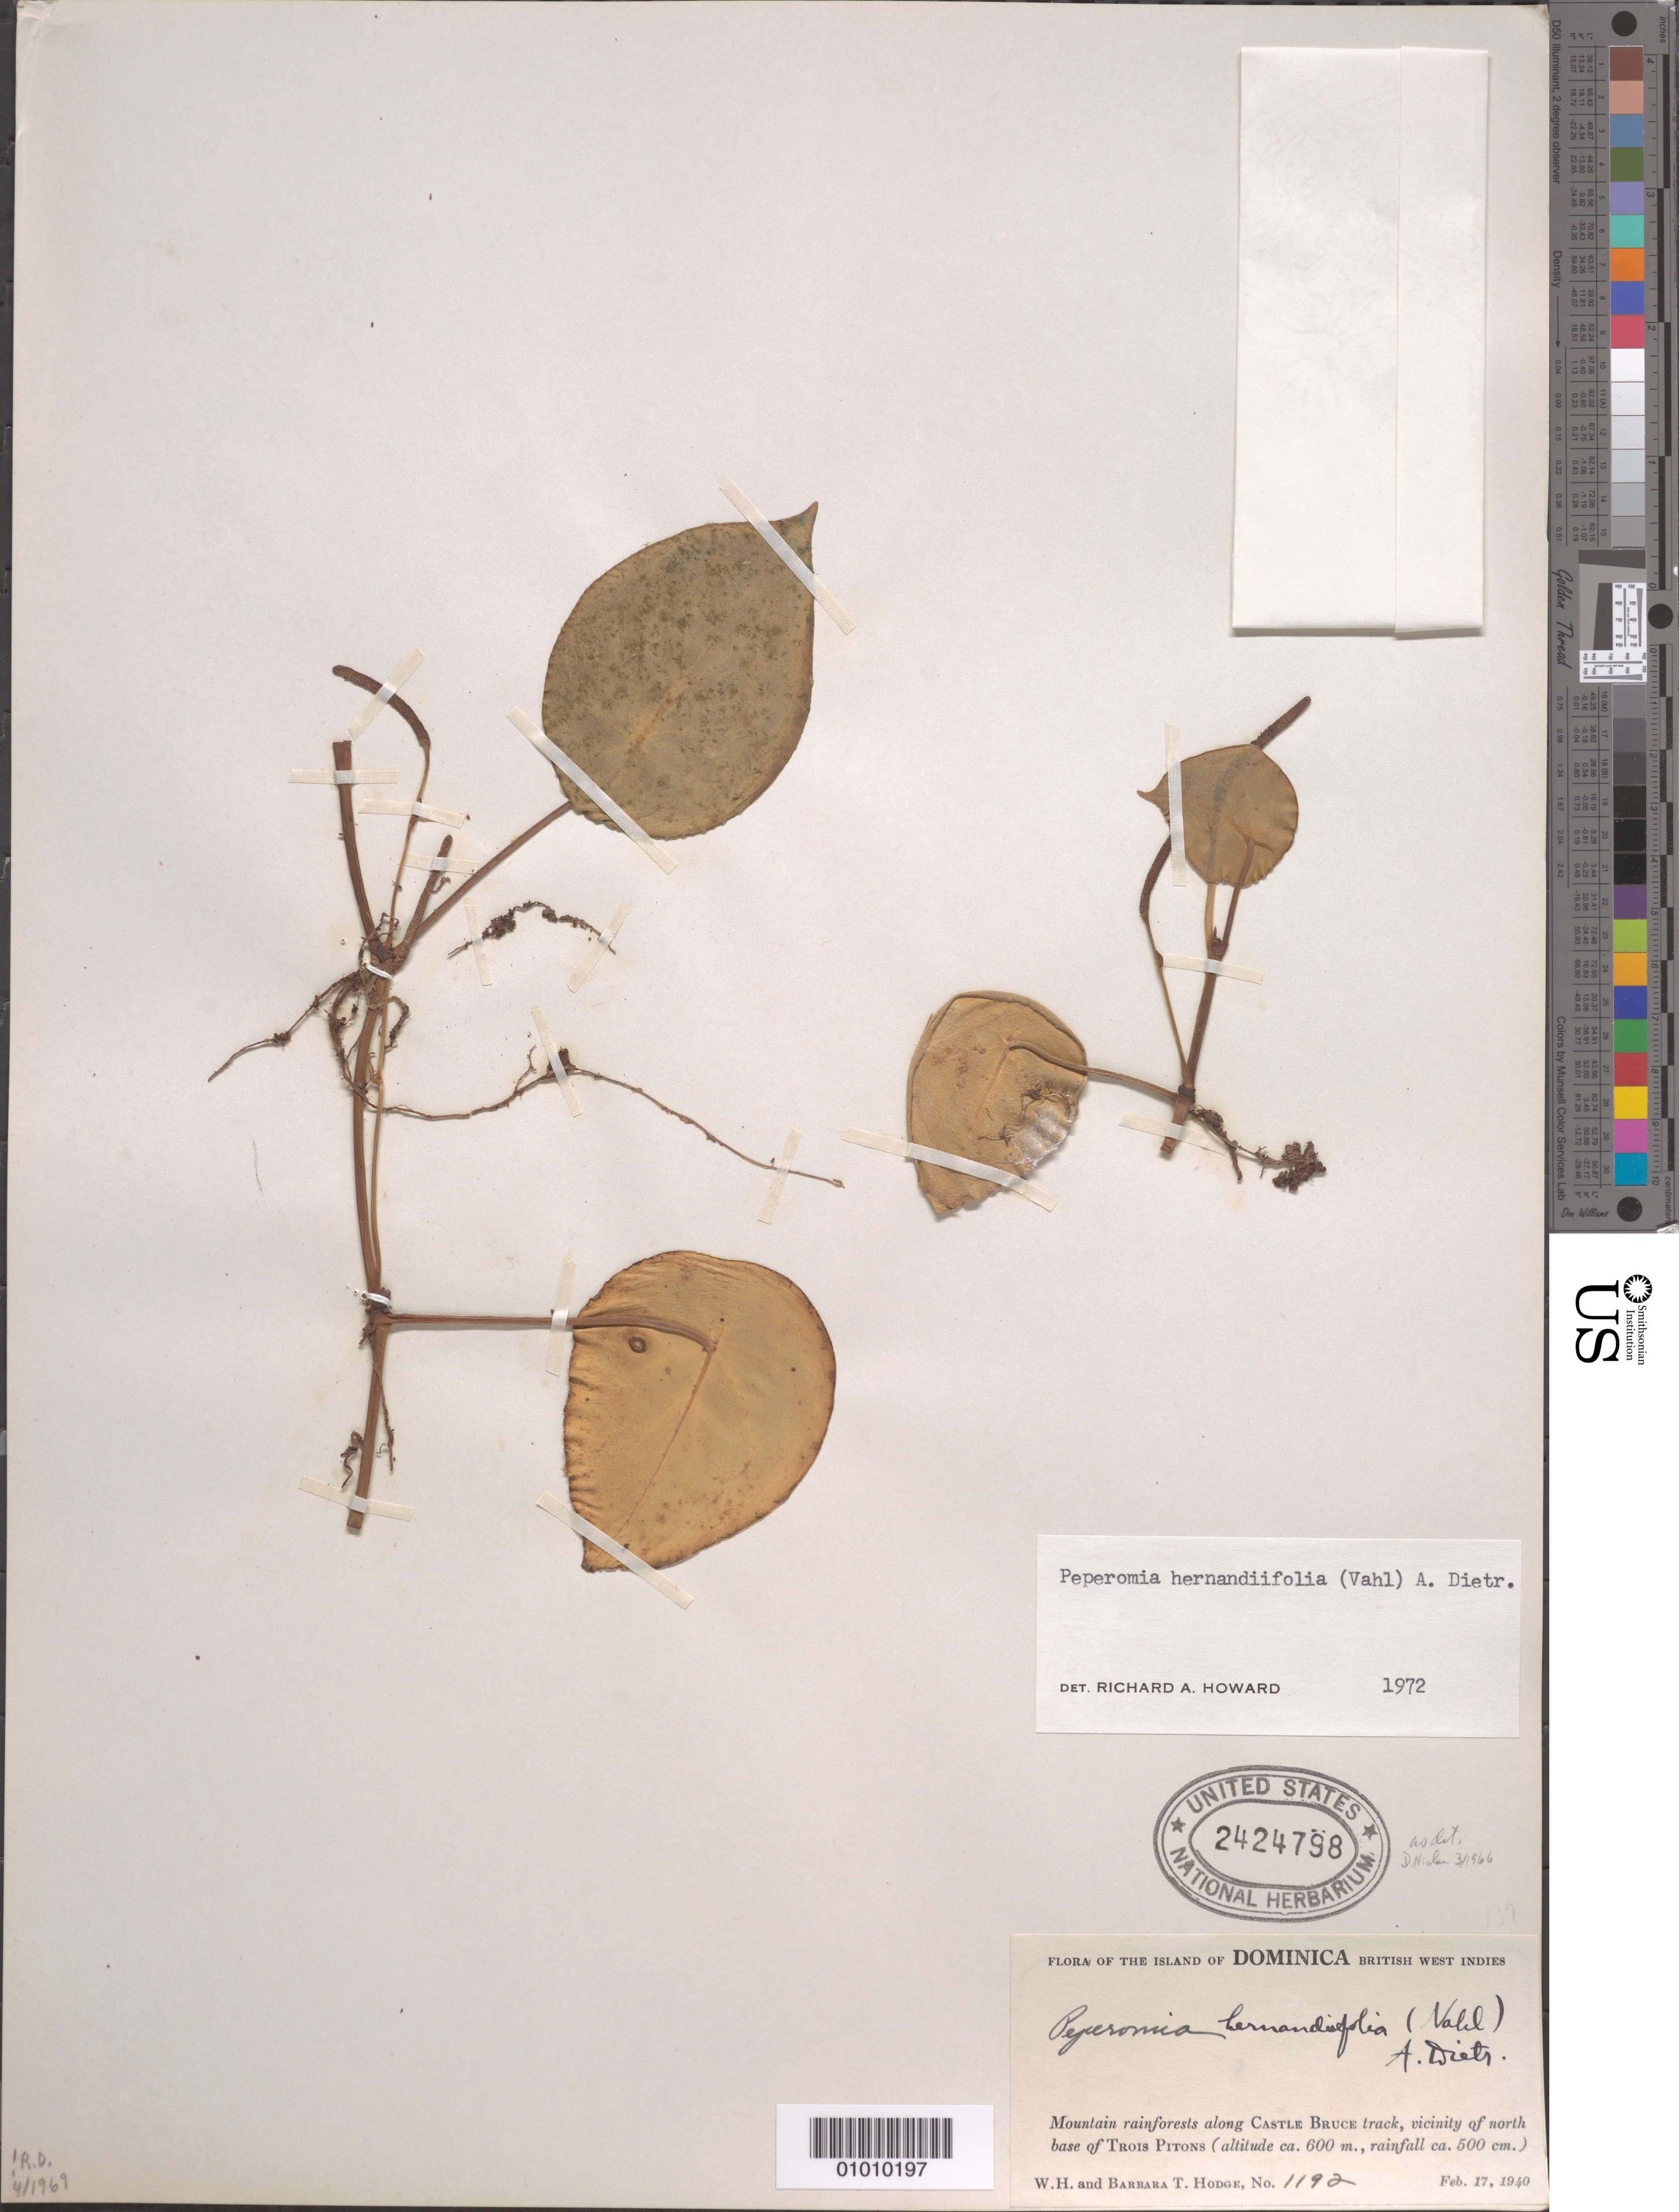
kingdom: Plantae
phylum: Tracheophyta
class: Magnoliopsida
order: Piperales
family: Piperaceae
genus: Peperomia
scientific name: Peperomia hernandiifolia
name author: (Vahl) A. Dietr.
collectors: B. Hodge & W. Hodge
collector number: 1192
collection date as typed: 17 Feb 1940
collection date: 1940-02-17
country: Dominica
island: Dominica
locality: Mountain rainforest along Castle Bruce track, vicinity of N base of Trois Pitons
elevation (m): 600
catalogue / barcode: US 2424798